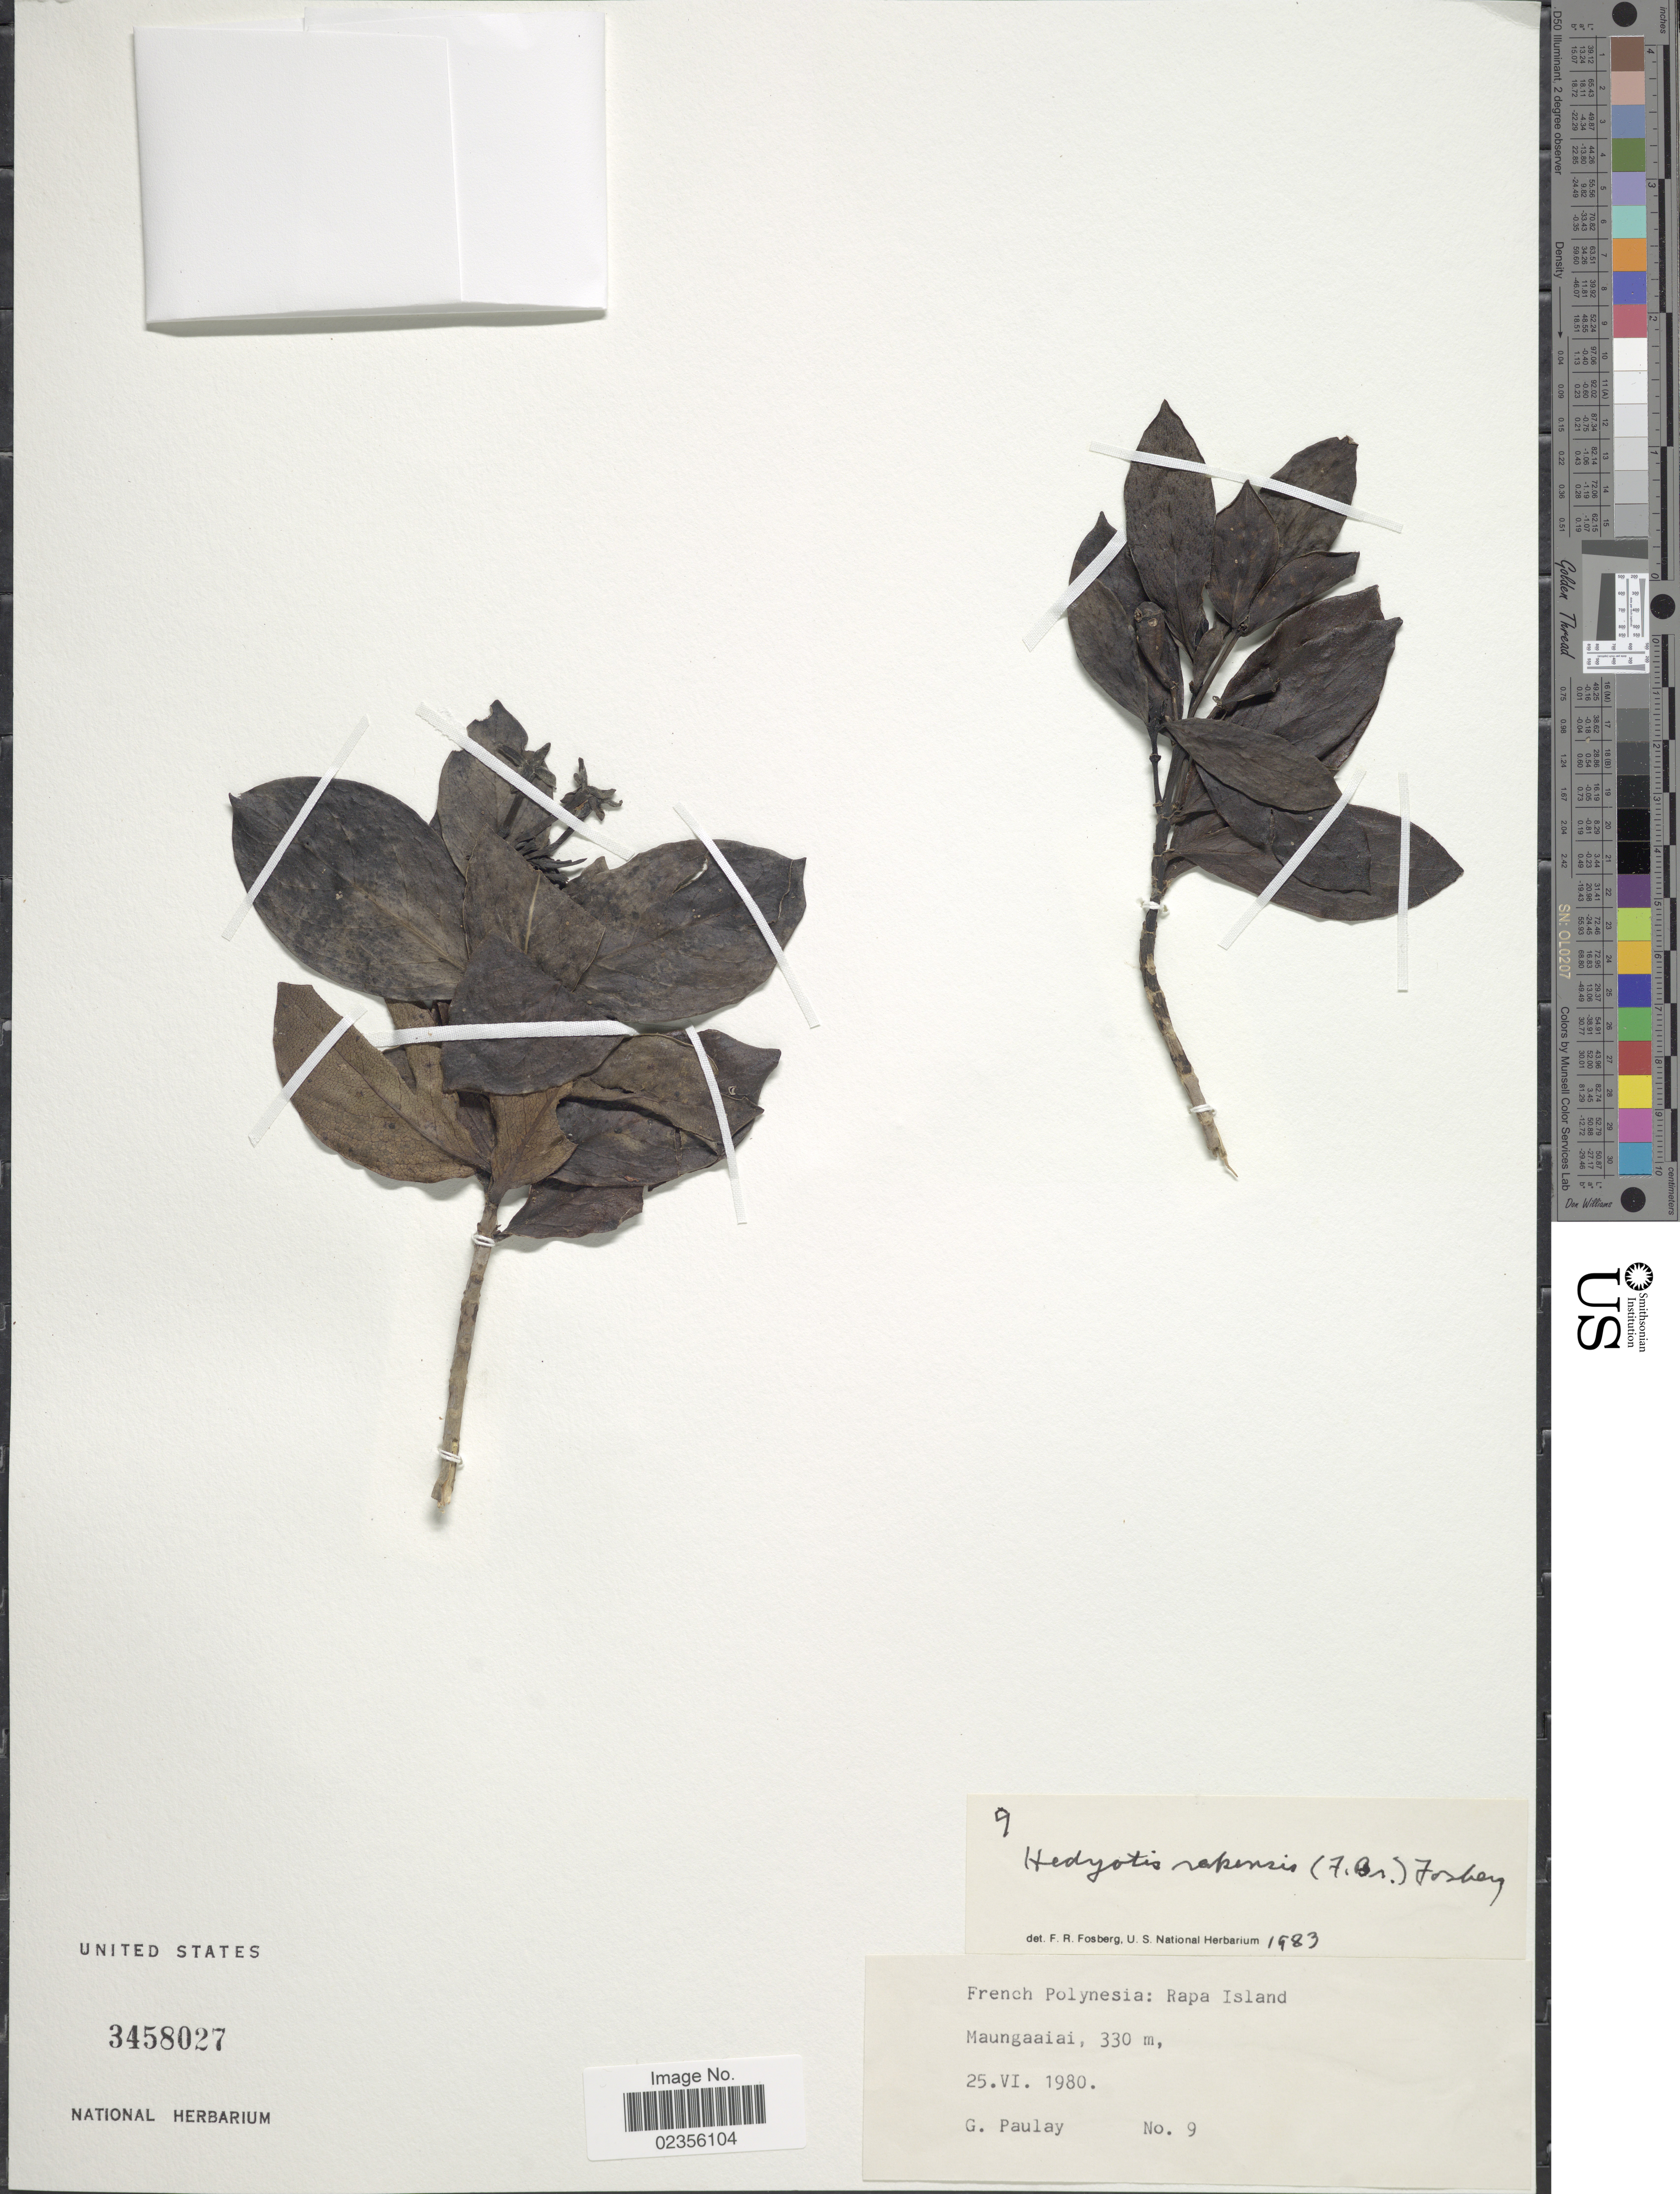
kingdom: Plantae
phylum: Tracheophyta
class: Magnoliopsida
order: Gentianales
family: Rubiaceae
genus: Kadua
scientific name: Kadua rapensis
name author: F. Br.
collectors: G. Paulay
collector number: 9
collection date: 1980-06-25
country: French Polynesia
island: Rapa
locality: Rapa Island. Maungaaiai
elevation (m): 330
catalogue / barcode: US 3458027